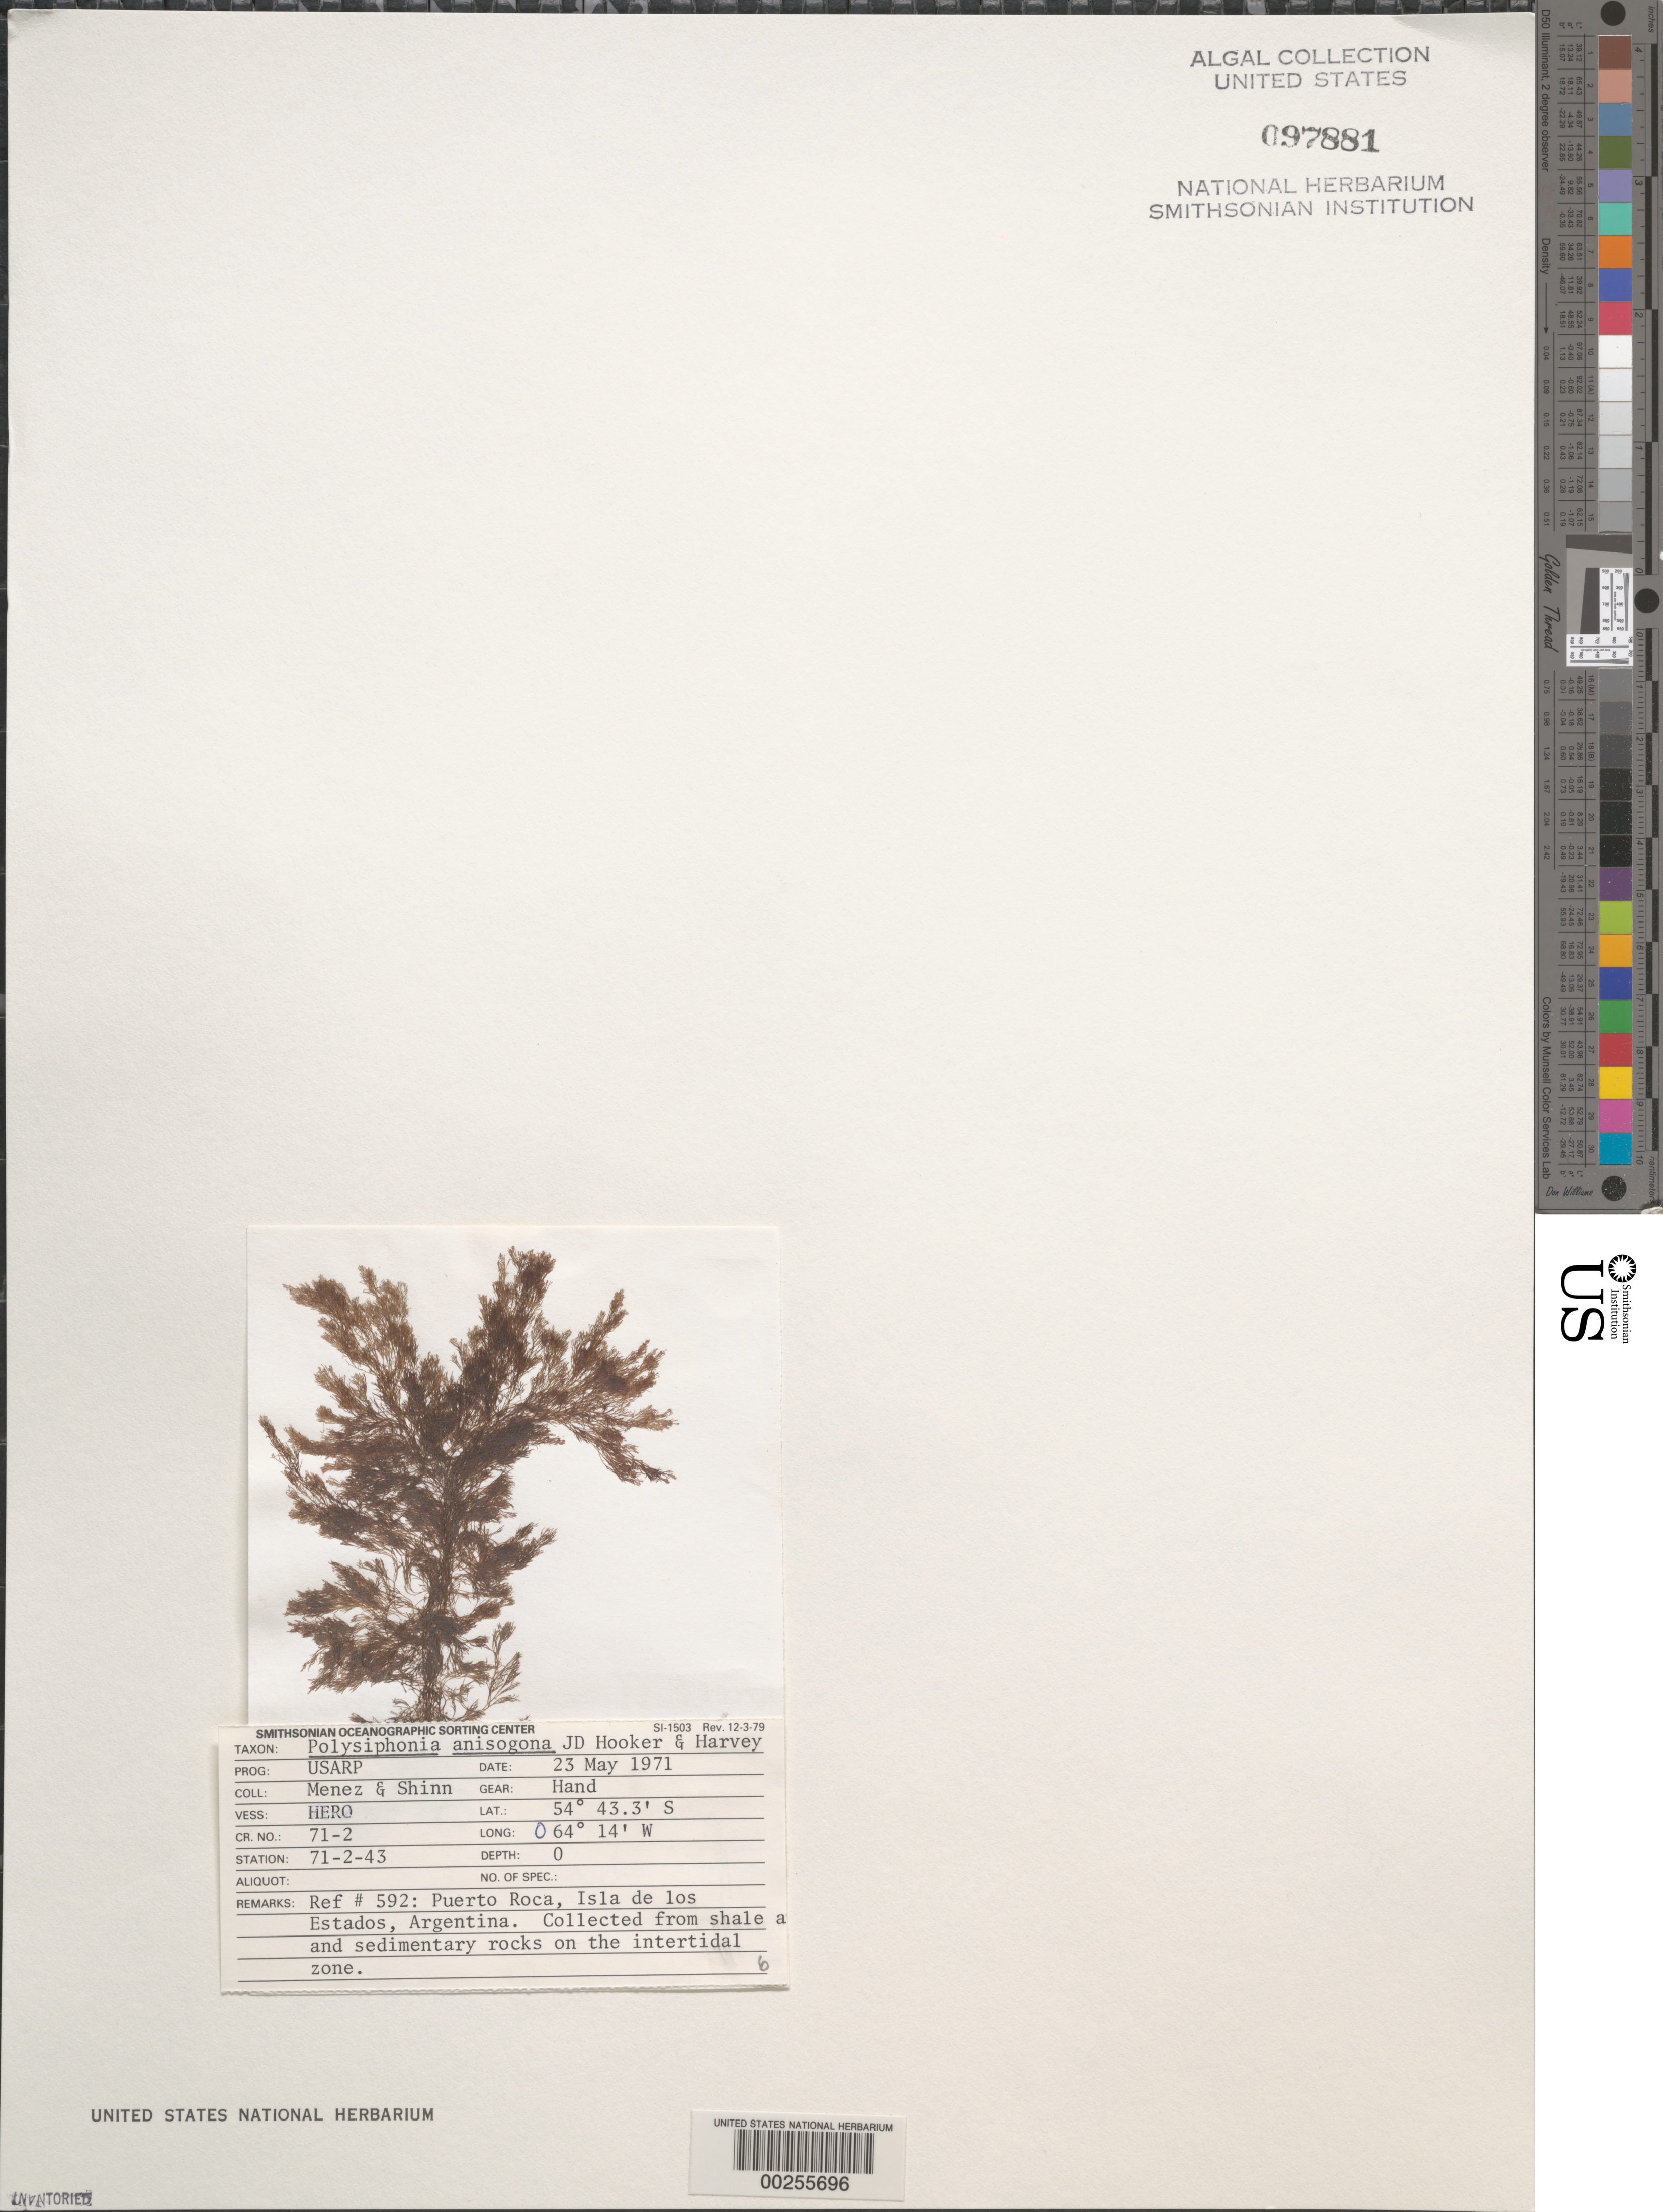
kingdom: Plantae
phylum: Rhodophyta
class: Florideophyceae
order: Ceramiales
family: Rhodomelaceae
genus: Polysiphonia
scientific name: Polysiphonia anisogona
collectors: Meñez & -. Shinn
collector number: Station 71-2-43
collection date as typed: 23 May 1971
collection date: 1971-05-23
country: Argentina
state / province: Tierra del Fuego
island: Isla de los Estados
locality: Puerto Roca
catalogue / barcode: US 97881